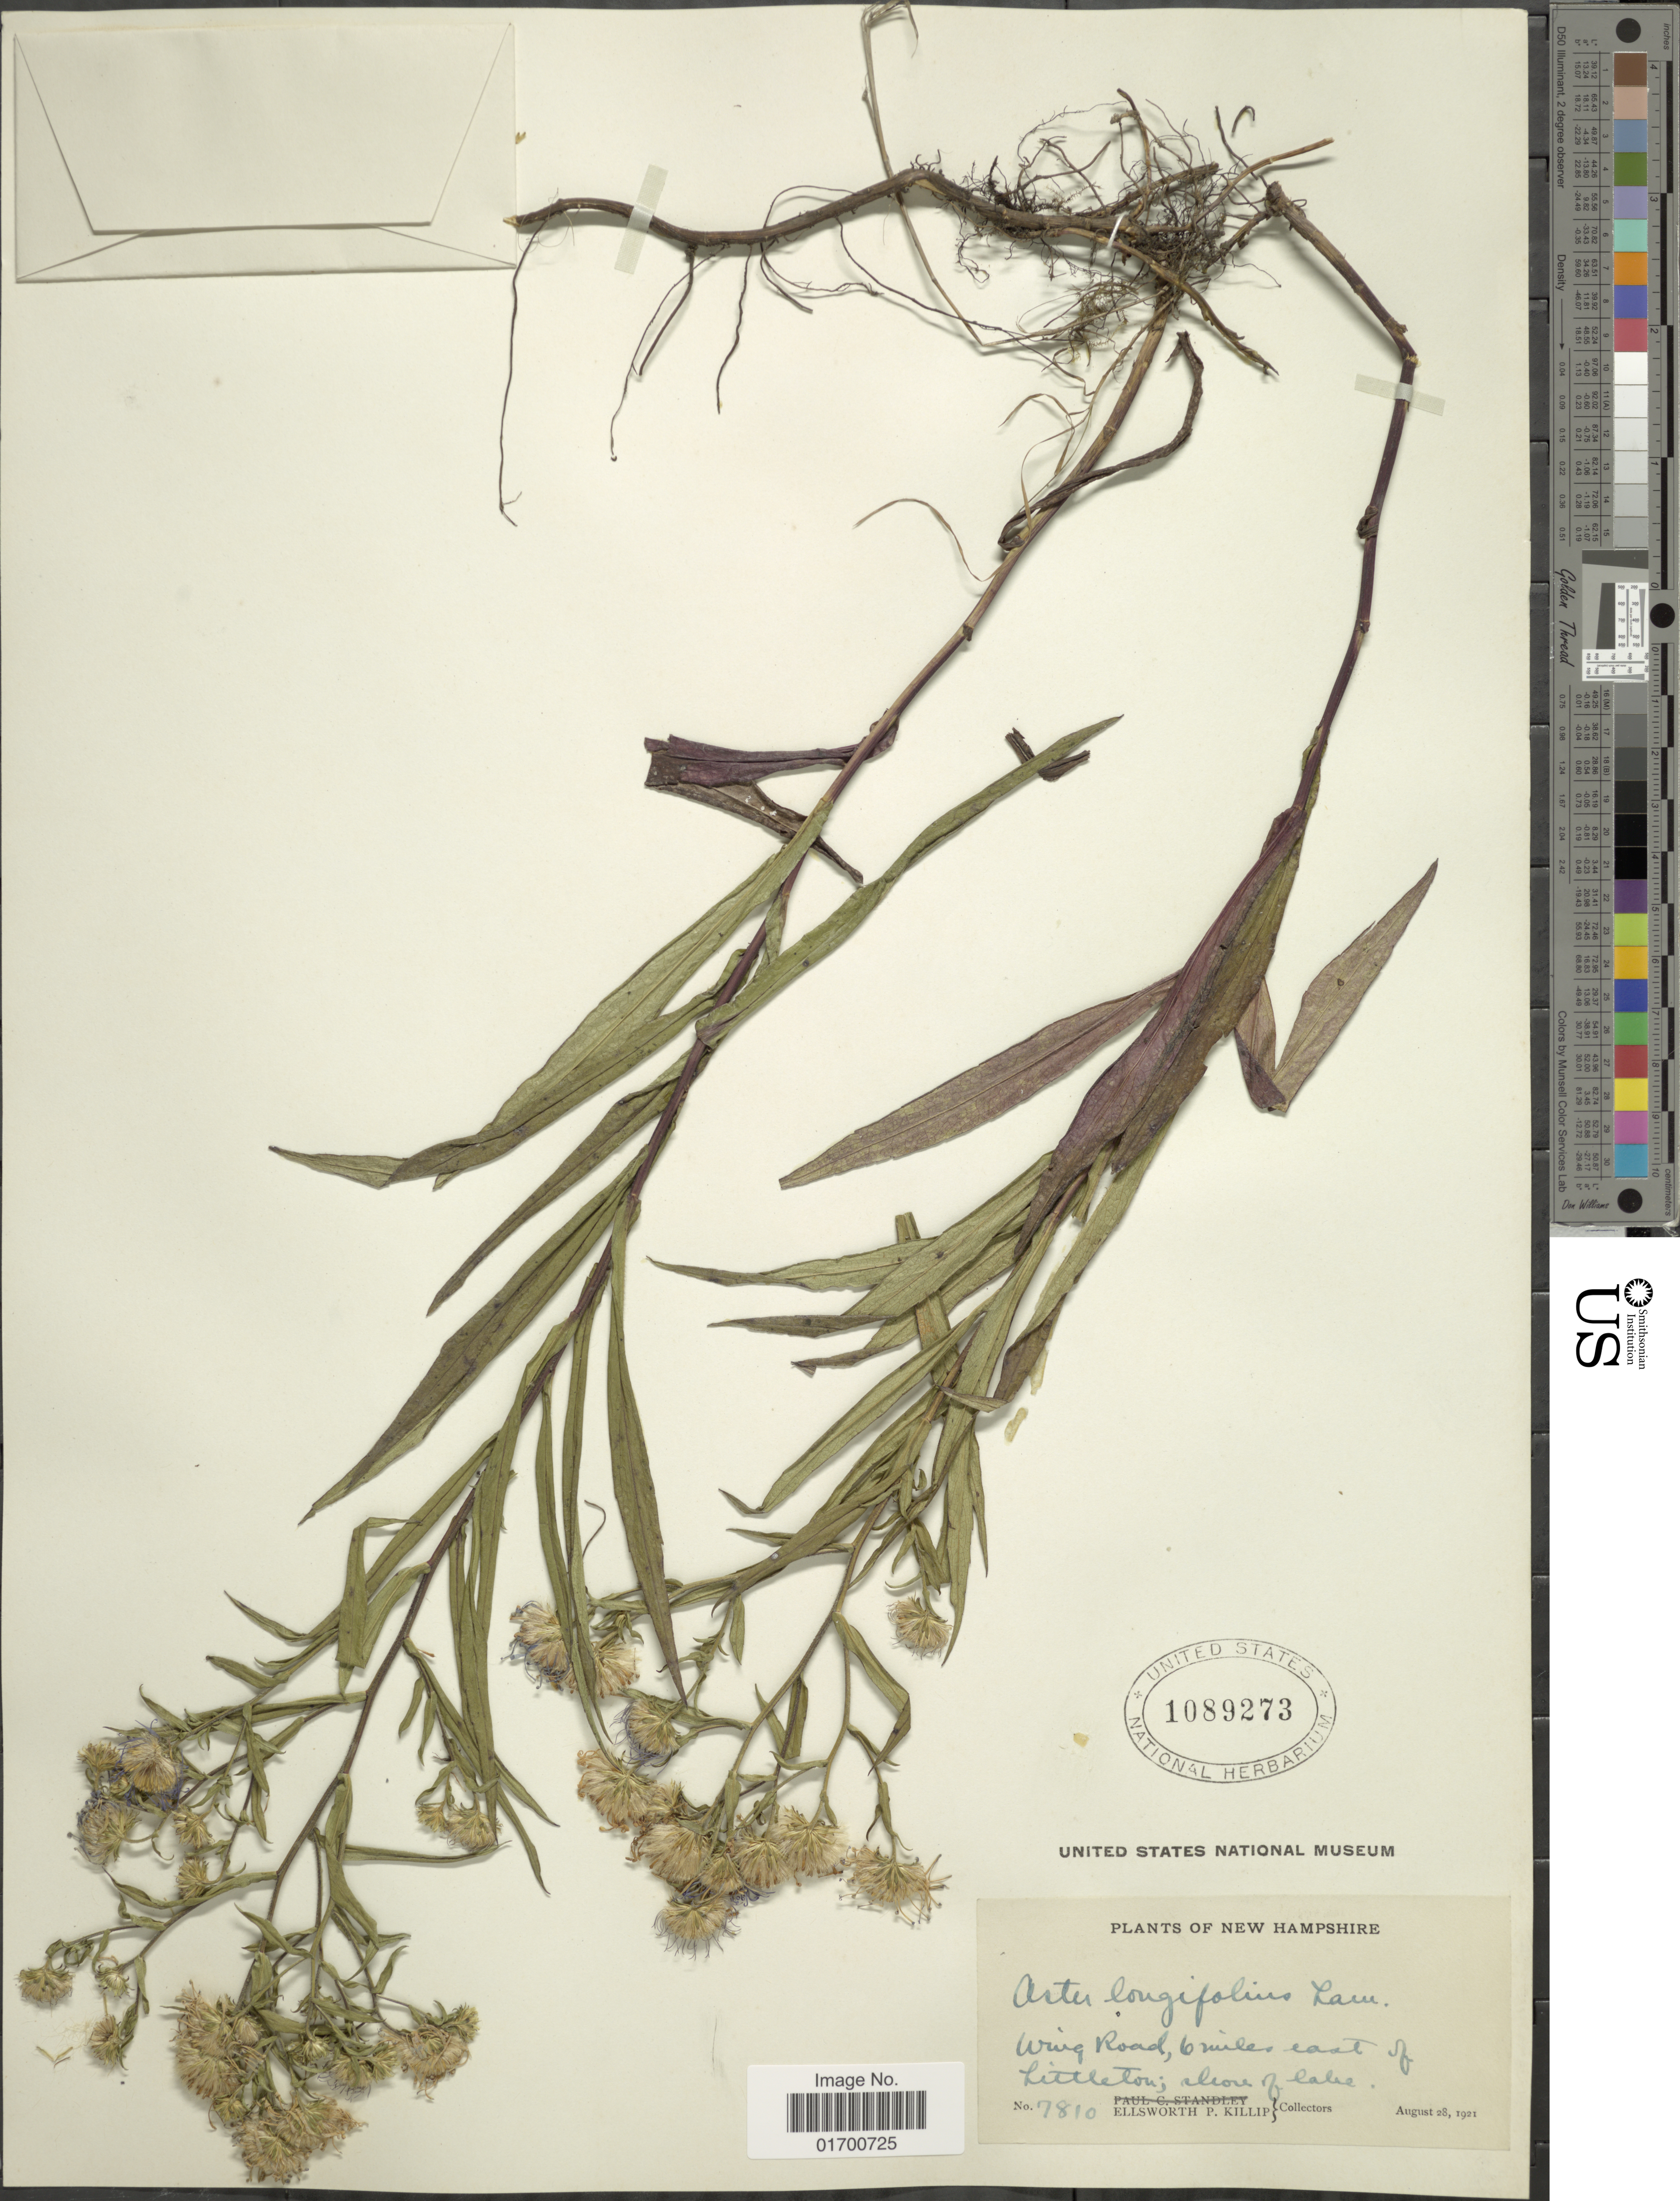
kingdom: Plantae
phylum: Tracheophyta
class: Magnoliopsida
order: Asterales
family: Asteraceae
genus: Symphyotrichum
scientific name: Symphyotrichum longifolium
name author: (Lam.) G.L. Nesom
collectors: E. P. Killip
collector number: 7810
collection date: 1921-08-28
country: United States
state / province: New Hampshire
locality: Wing Road, 6 miles east of Littleton, shore of lake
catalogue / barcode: US 1089273